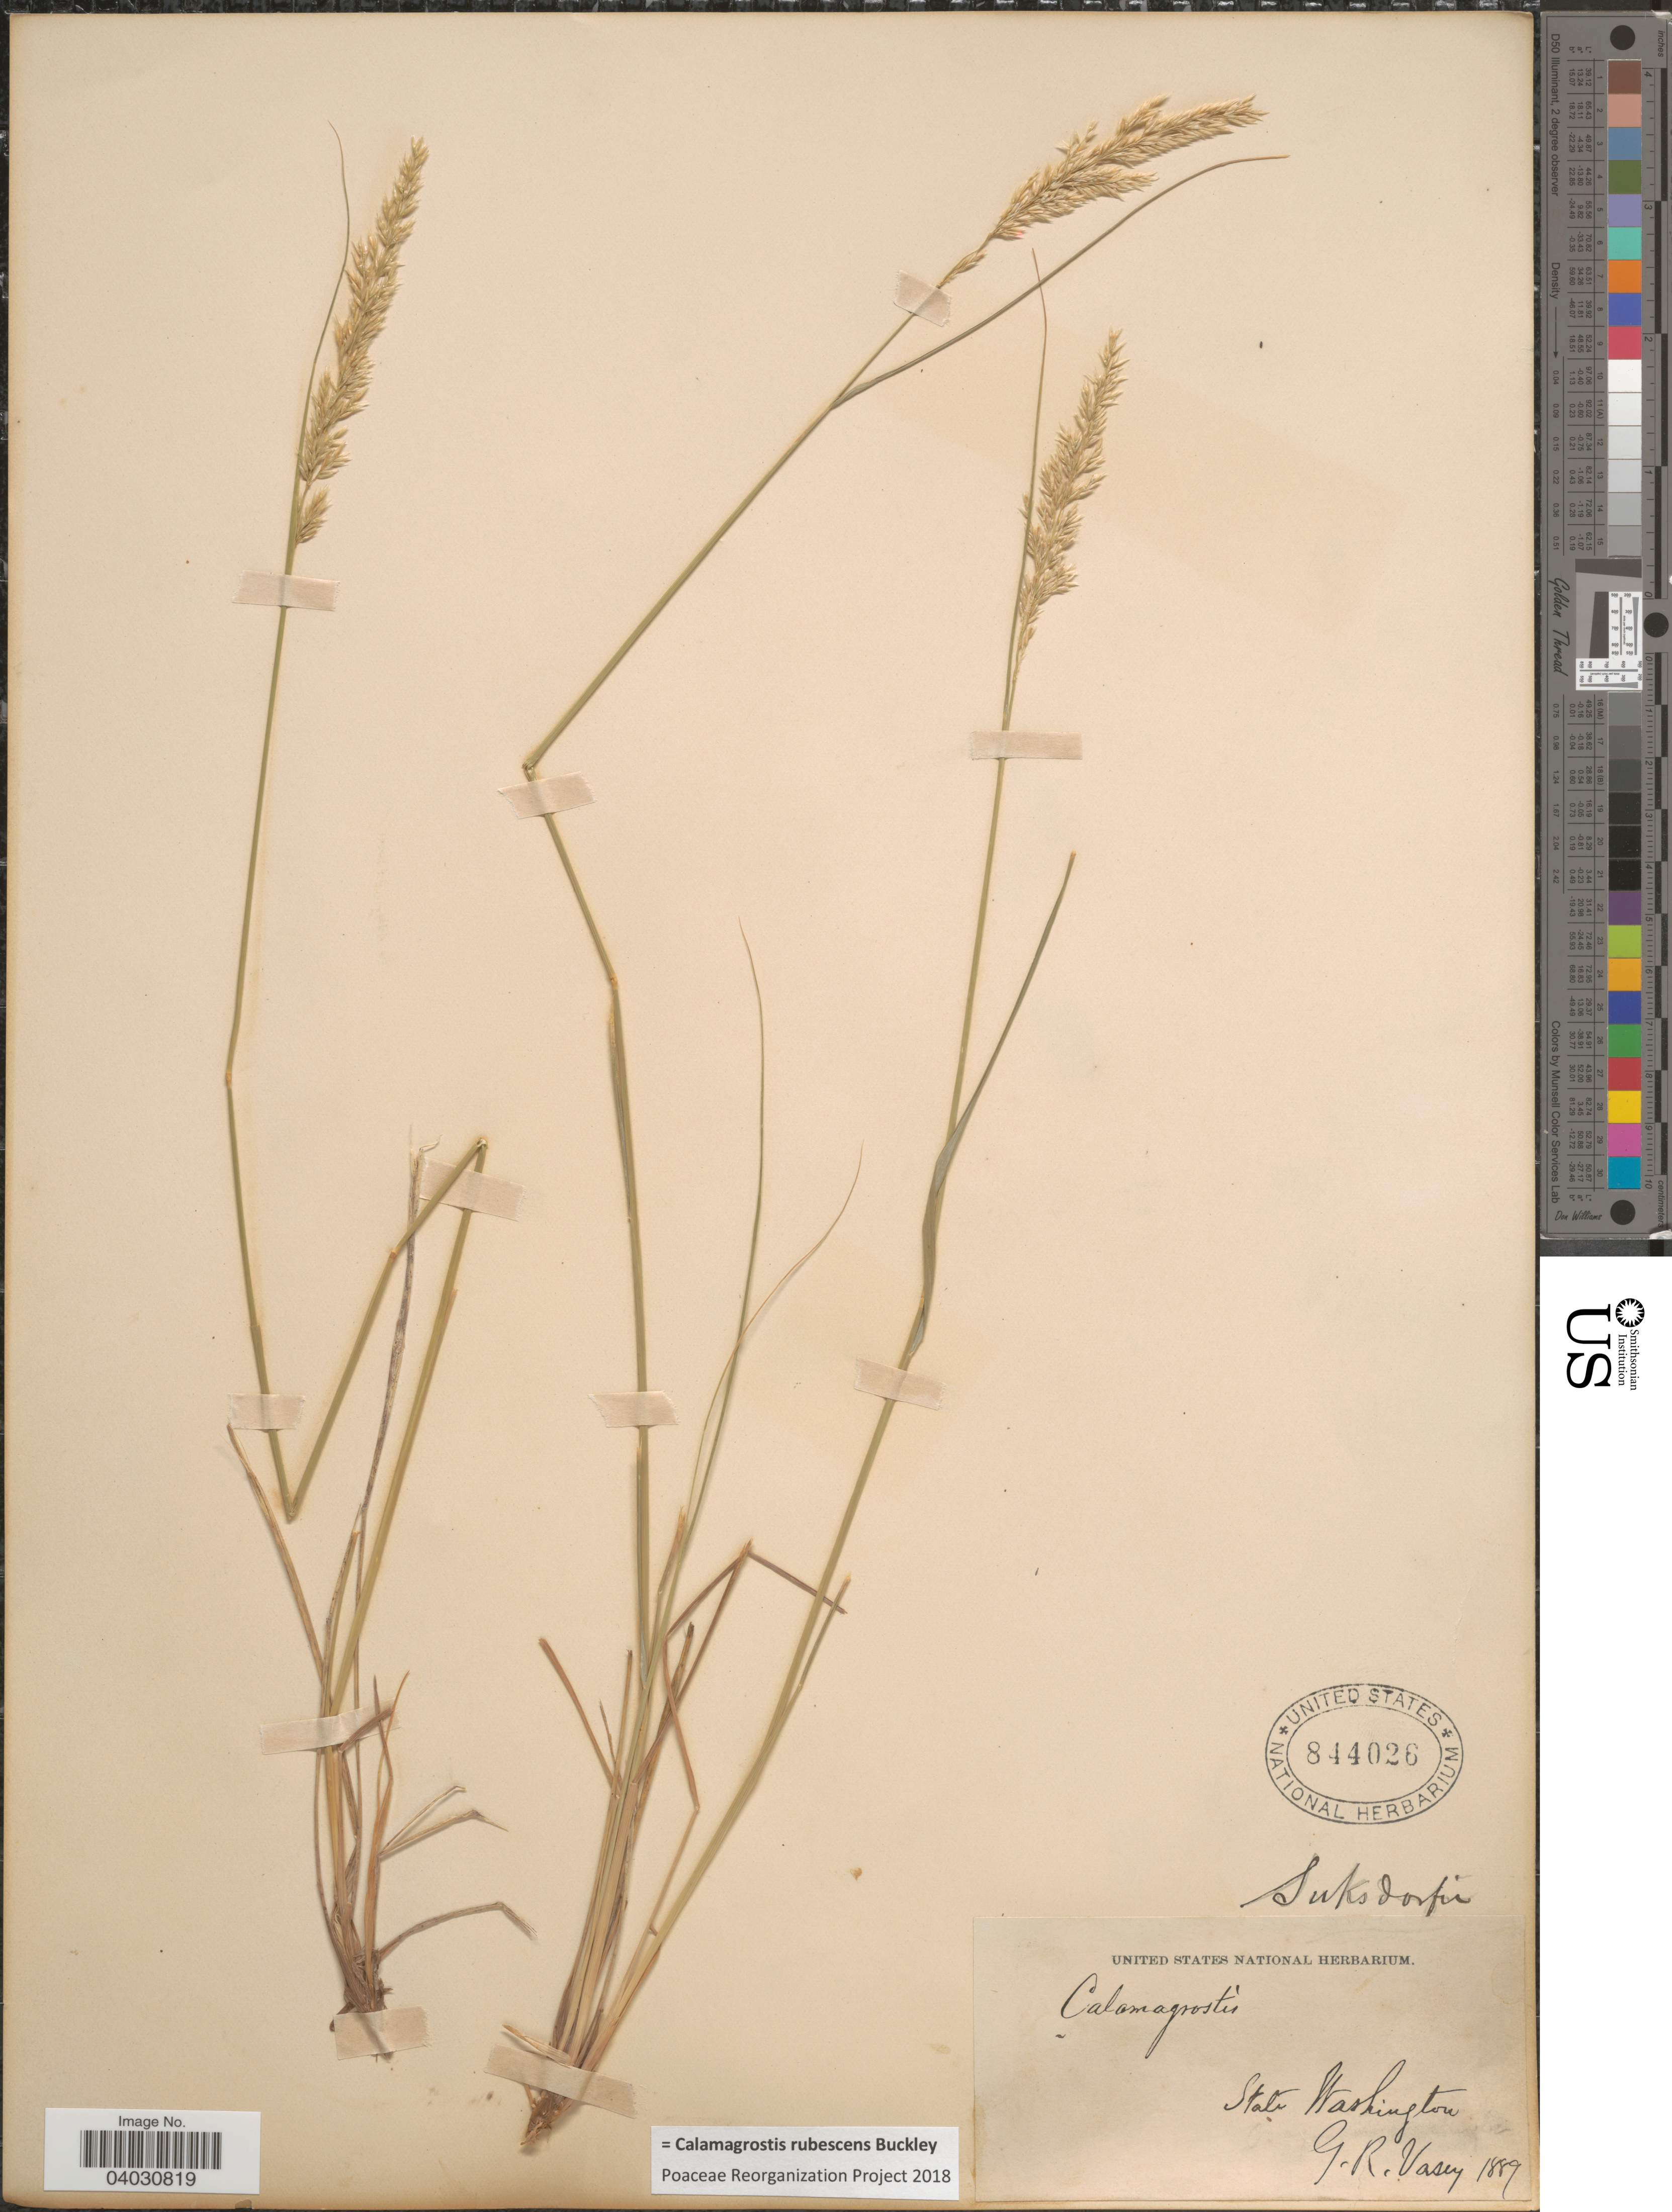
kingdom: Plantae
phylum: Tracheophyta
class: Liliopsida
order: Poales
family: Poaceae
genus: Calamagrostis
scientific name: Calamagrostis rubescens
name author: Buckley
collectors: G. R. Vasey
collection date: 1889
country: United States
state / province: Washington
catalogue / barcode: US 844026